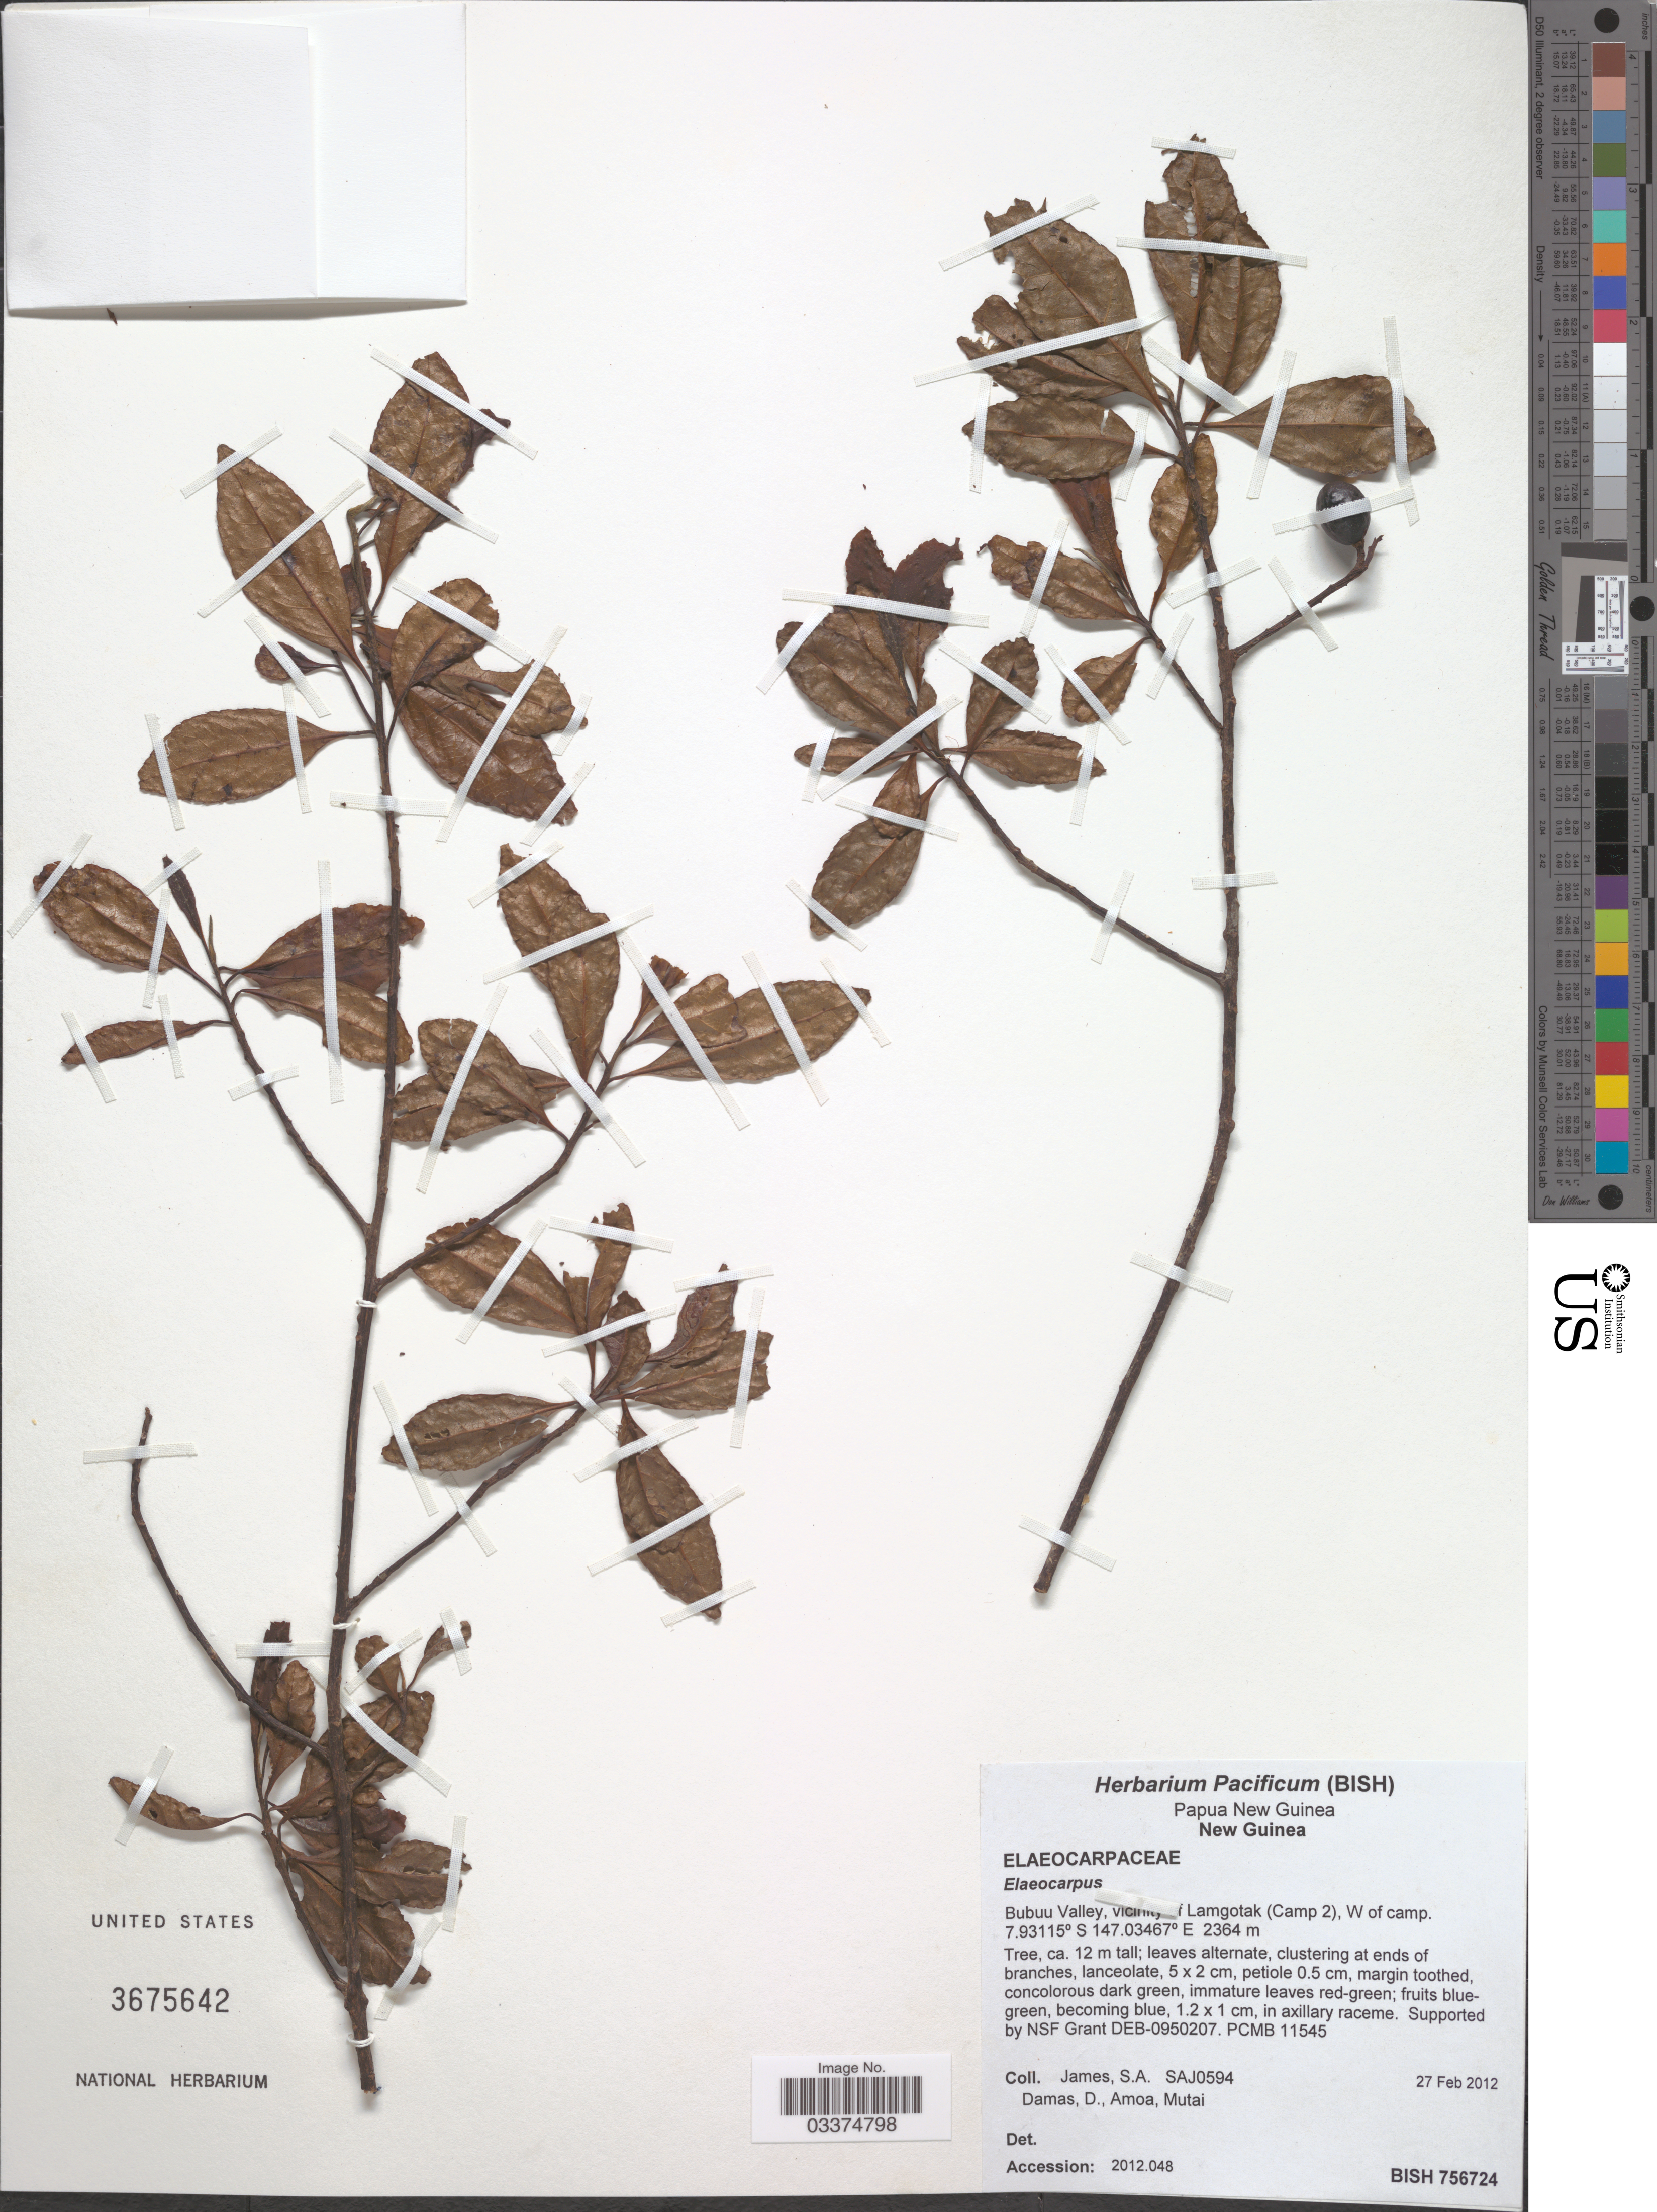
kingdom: Plantae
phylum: Tracheophyta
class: Magnoliopsida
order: Oxalidales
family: Elaeocarpaceae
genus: Elaeocarpus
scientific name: Elaeocarpus sp.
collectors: S. James, D. Damas & M. Amoa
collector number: SAJ0594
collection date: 2012-02-27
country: Papua New Guinea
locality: New Guinea. Bubuu Valley, vicinity of Lamgotak (Camp 2), W of camp.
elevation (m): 2364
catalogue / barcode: US 3675642